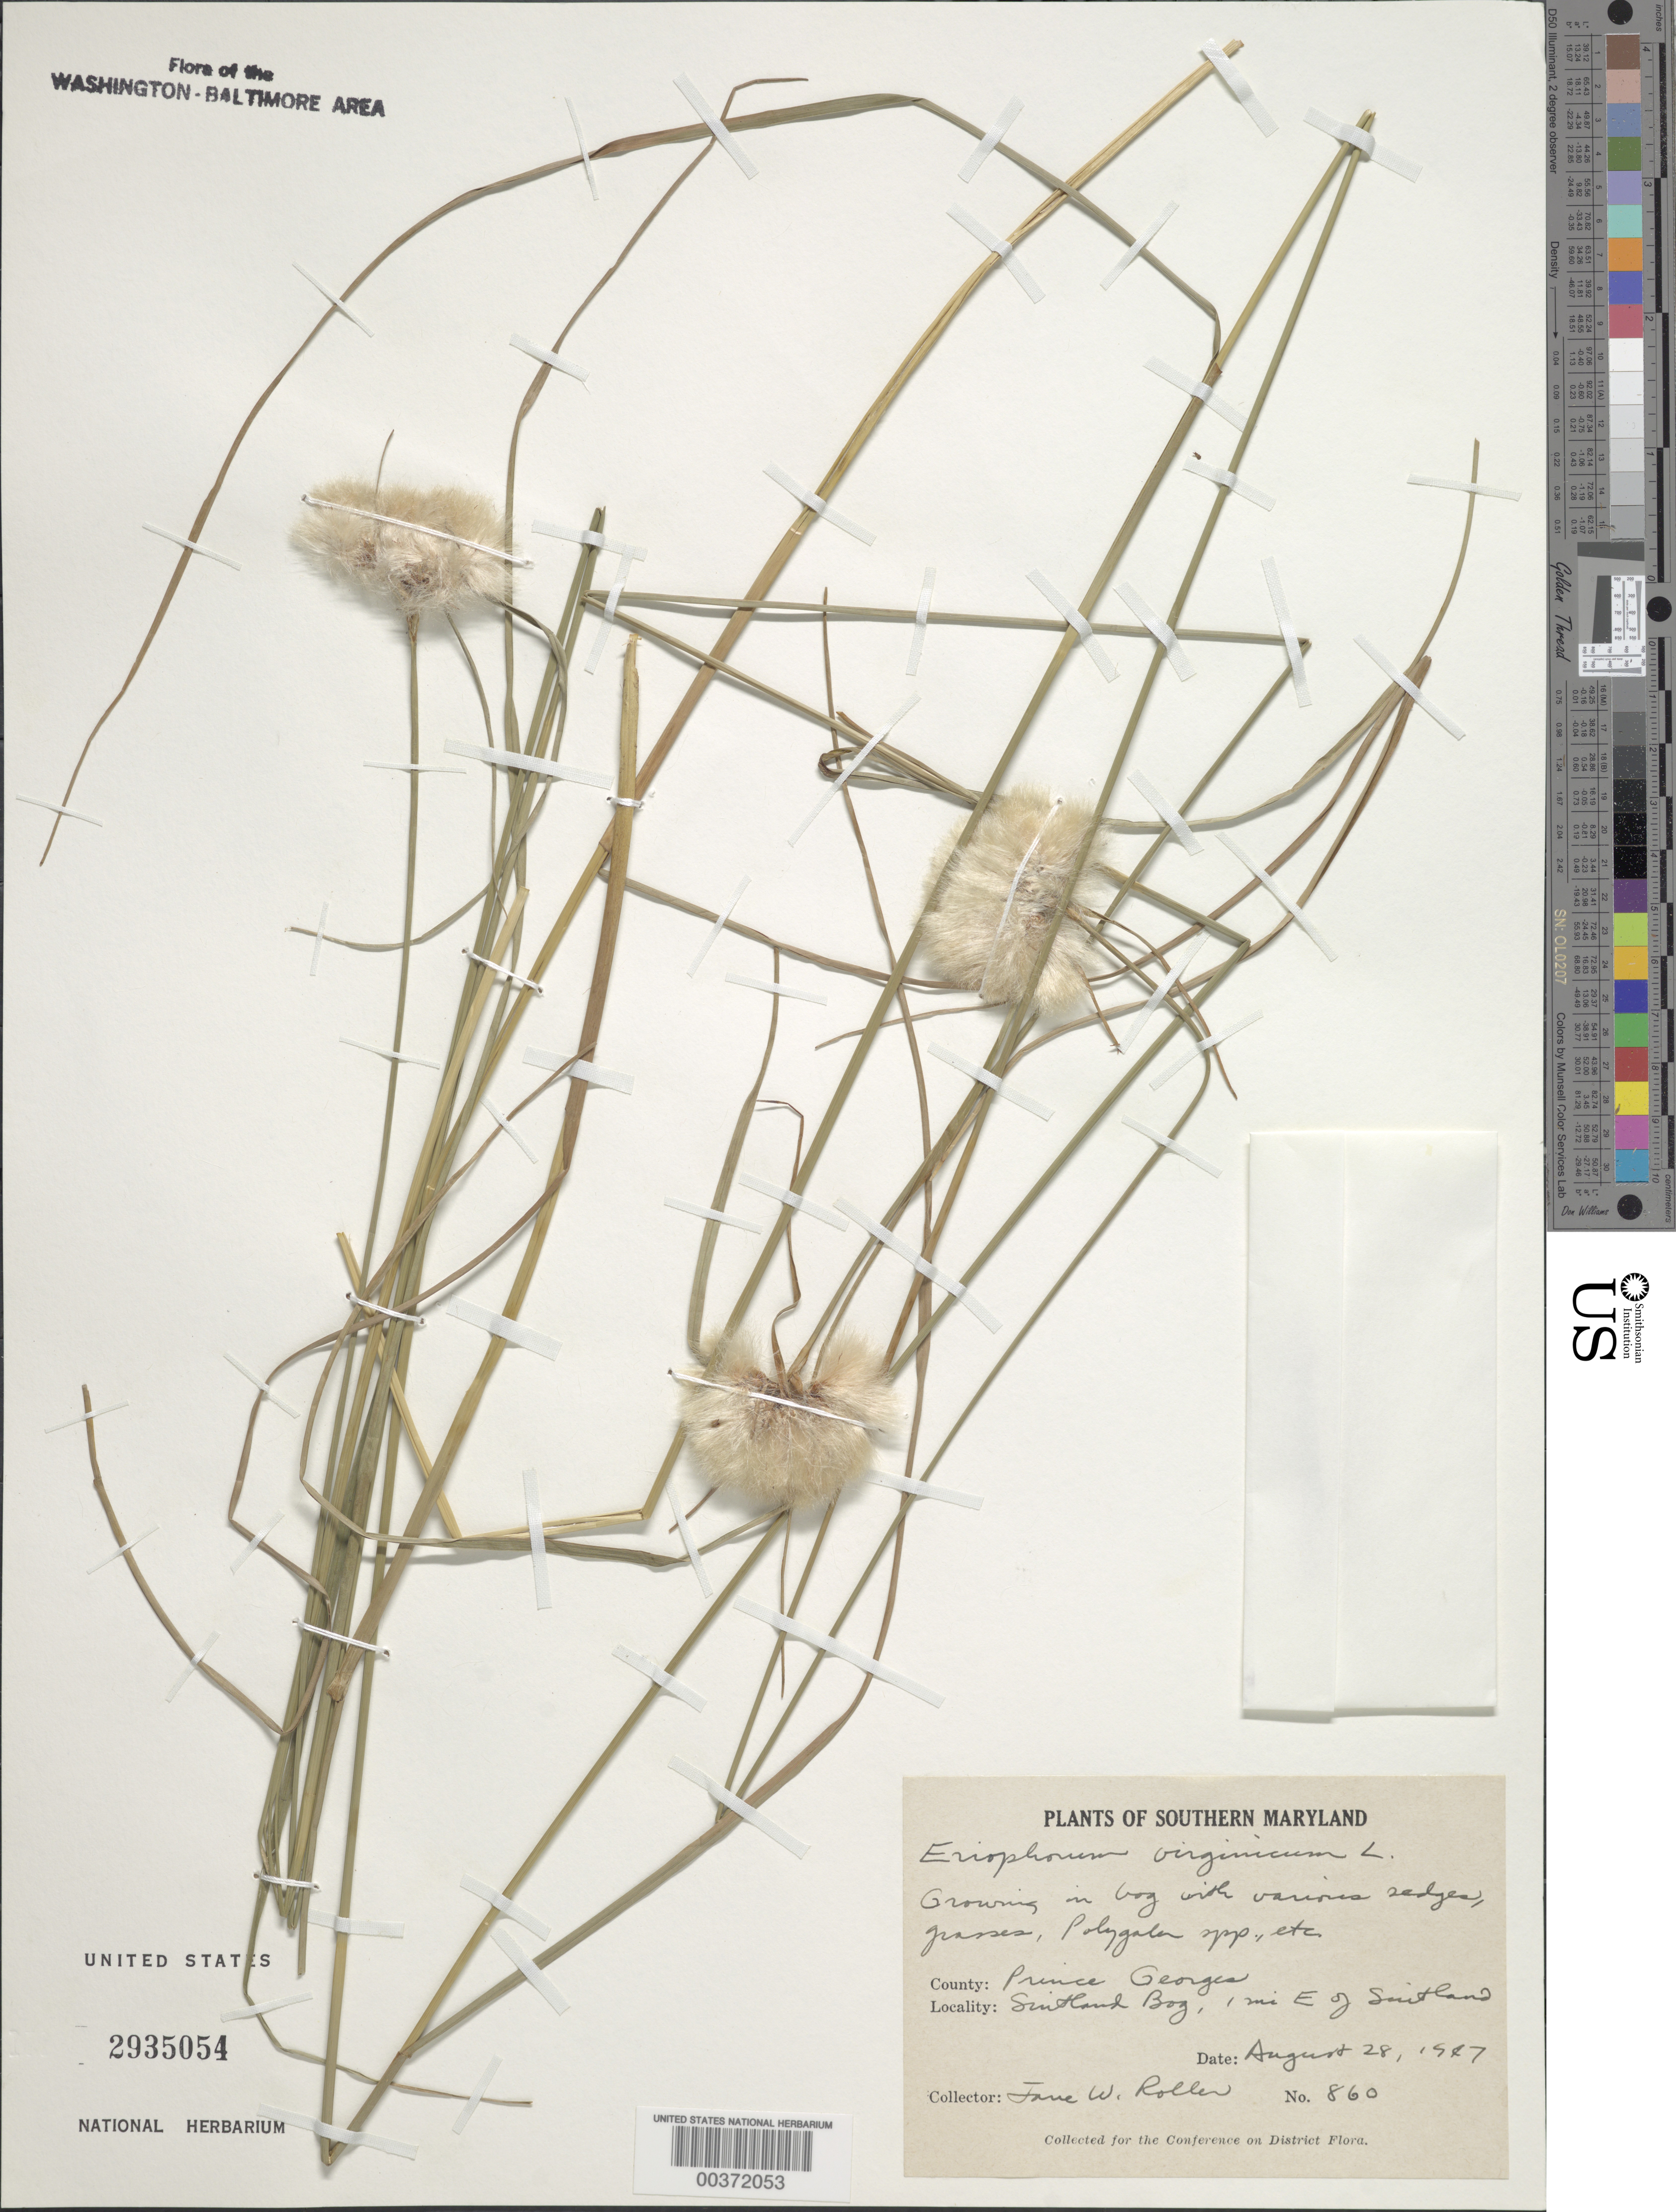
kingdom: Plantae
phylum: Tracheophyta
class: Liliopsida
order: Poales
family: Cyperaceae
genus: Eriophorum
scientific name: Eriophorum virginicum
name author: L.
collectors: J. W. Roller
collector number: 860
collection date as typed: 28 Aug 1947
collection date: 1947-08-28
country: United States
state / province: Maryland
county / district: Prince George's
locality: Suitland Bog, east of Suitland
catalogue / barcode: US 2935054